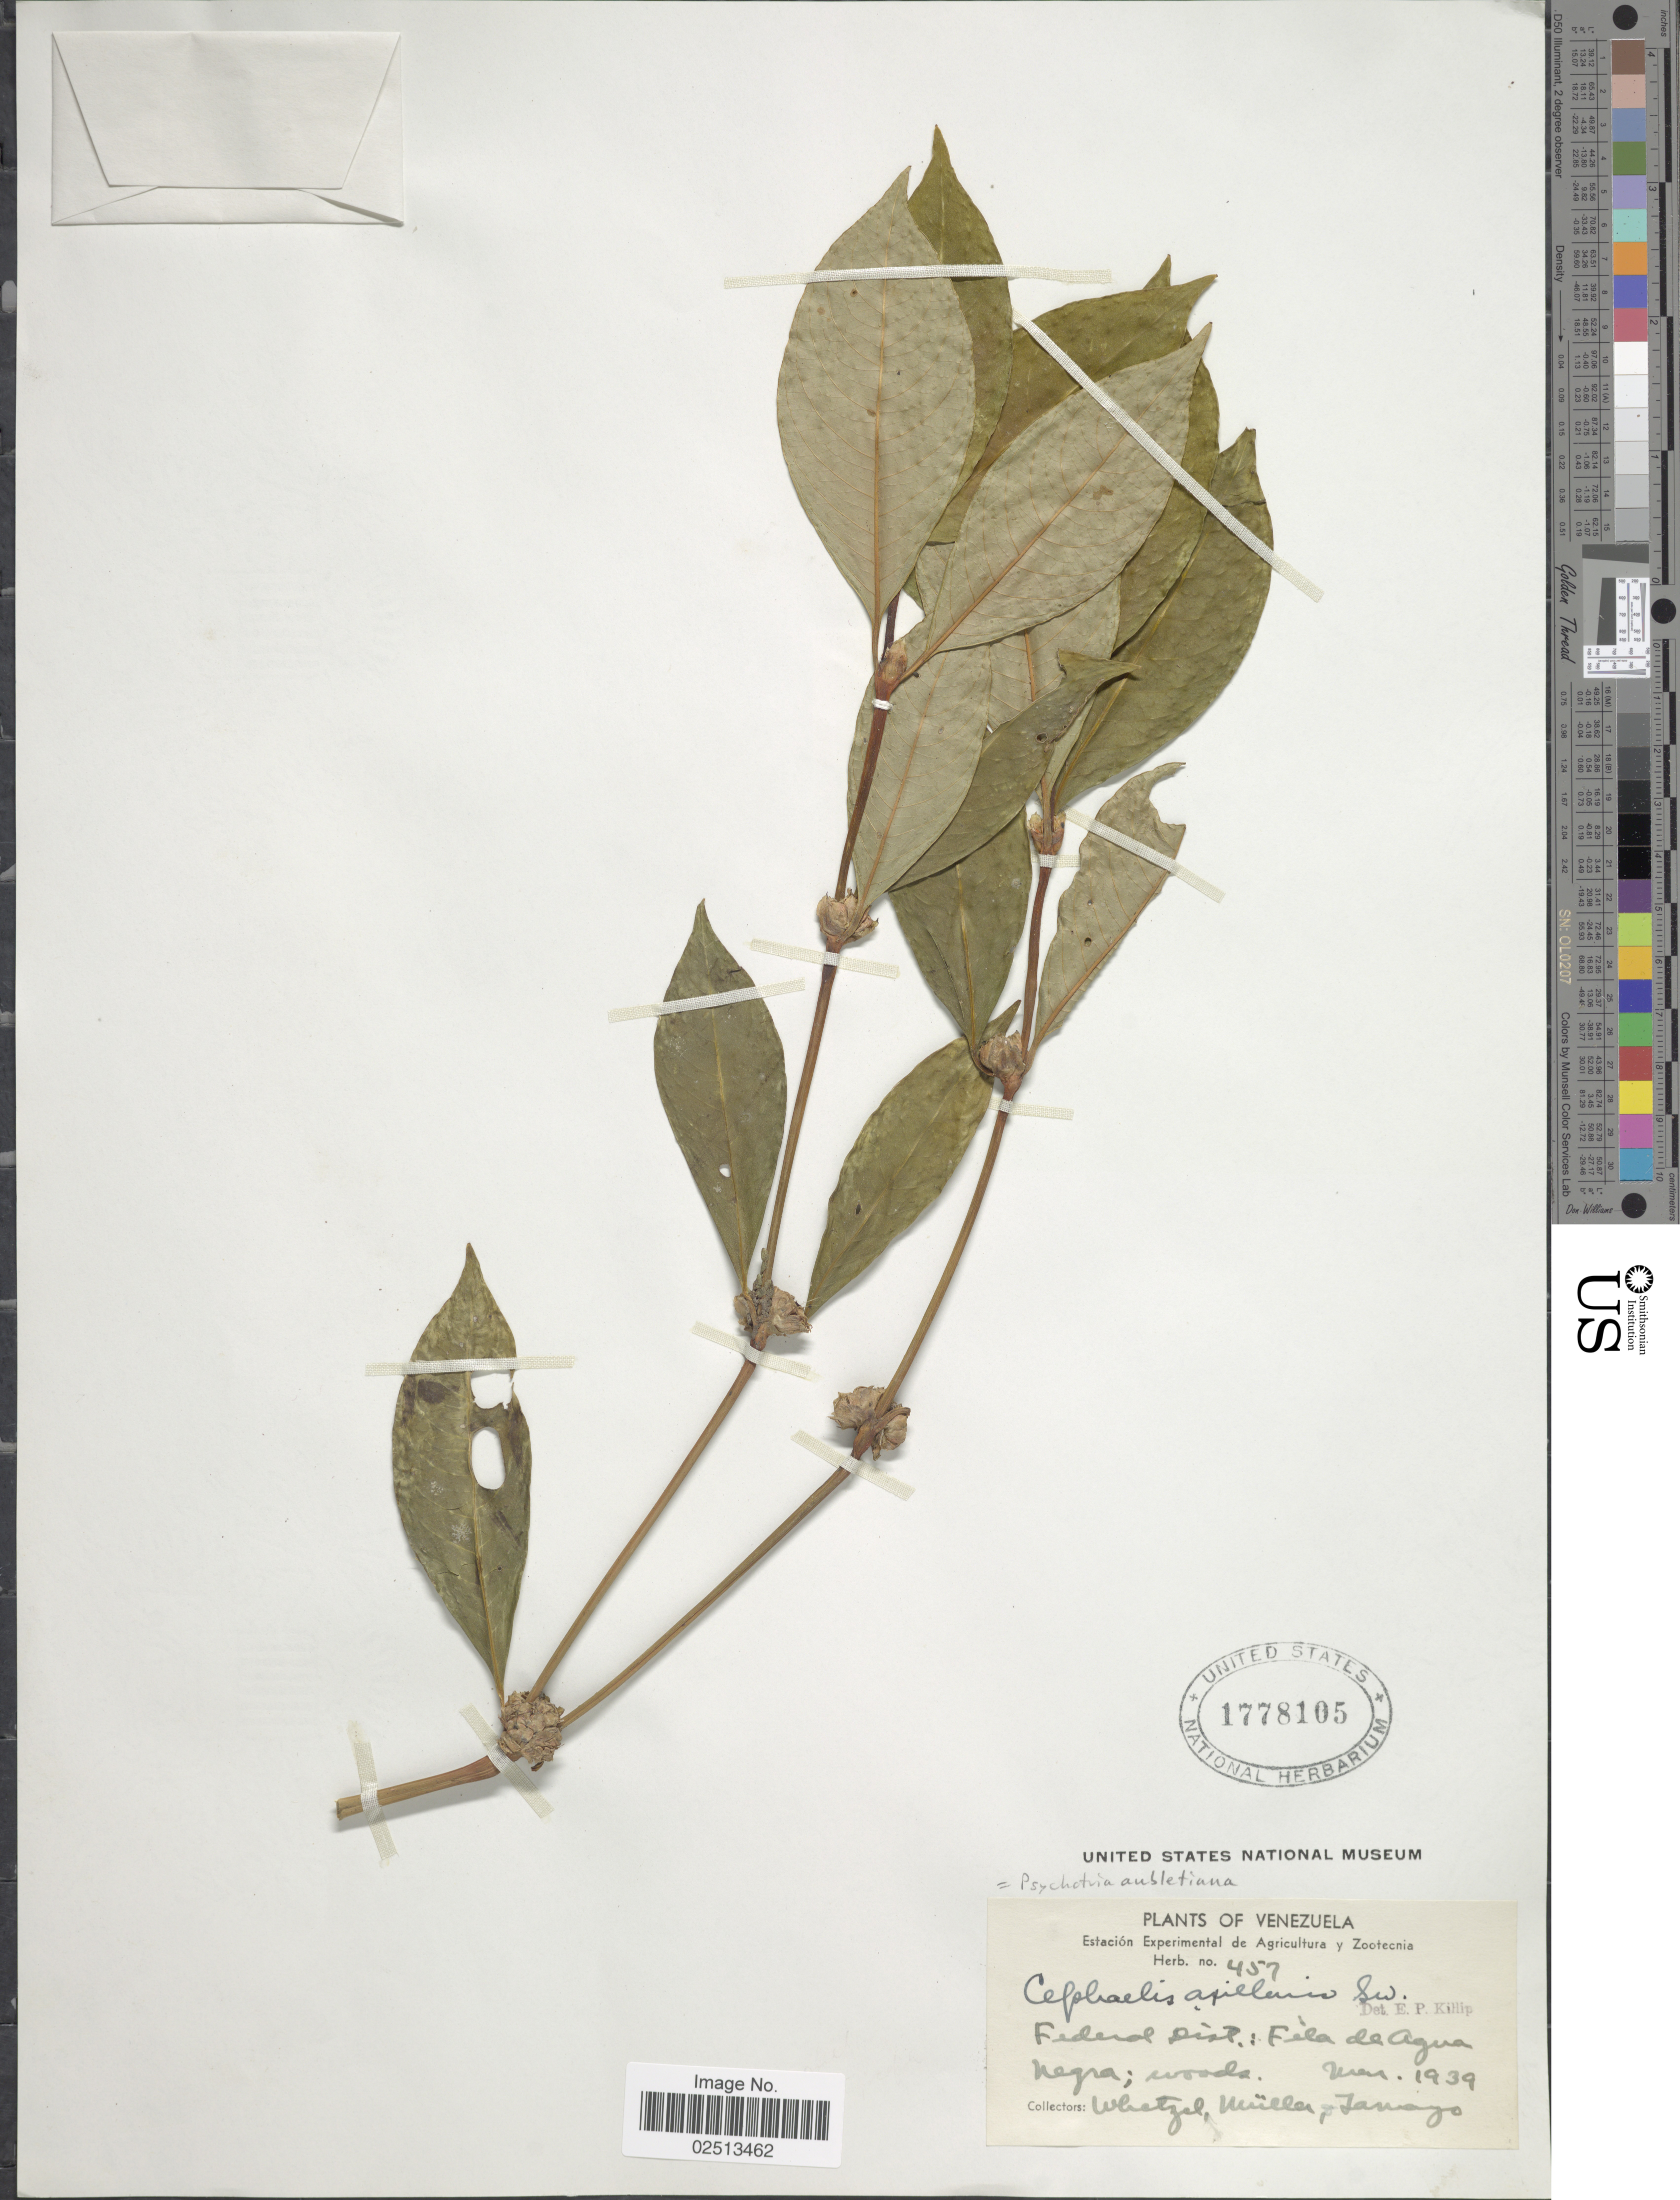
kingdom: Plantae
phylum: Tracheophyta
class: Magnoliopsida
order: Gentianales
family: Rubiaceae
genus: Psychotria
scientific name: Psychotria aubletiana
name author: Steyerm.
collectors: Whetzel, Müller & -. Tamayo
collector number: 457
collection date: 1939-03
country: Venezuela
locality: Federal Dist: File de Agua Negra; woods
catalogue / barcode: US 1778105